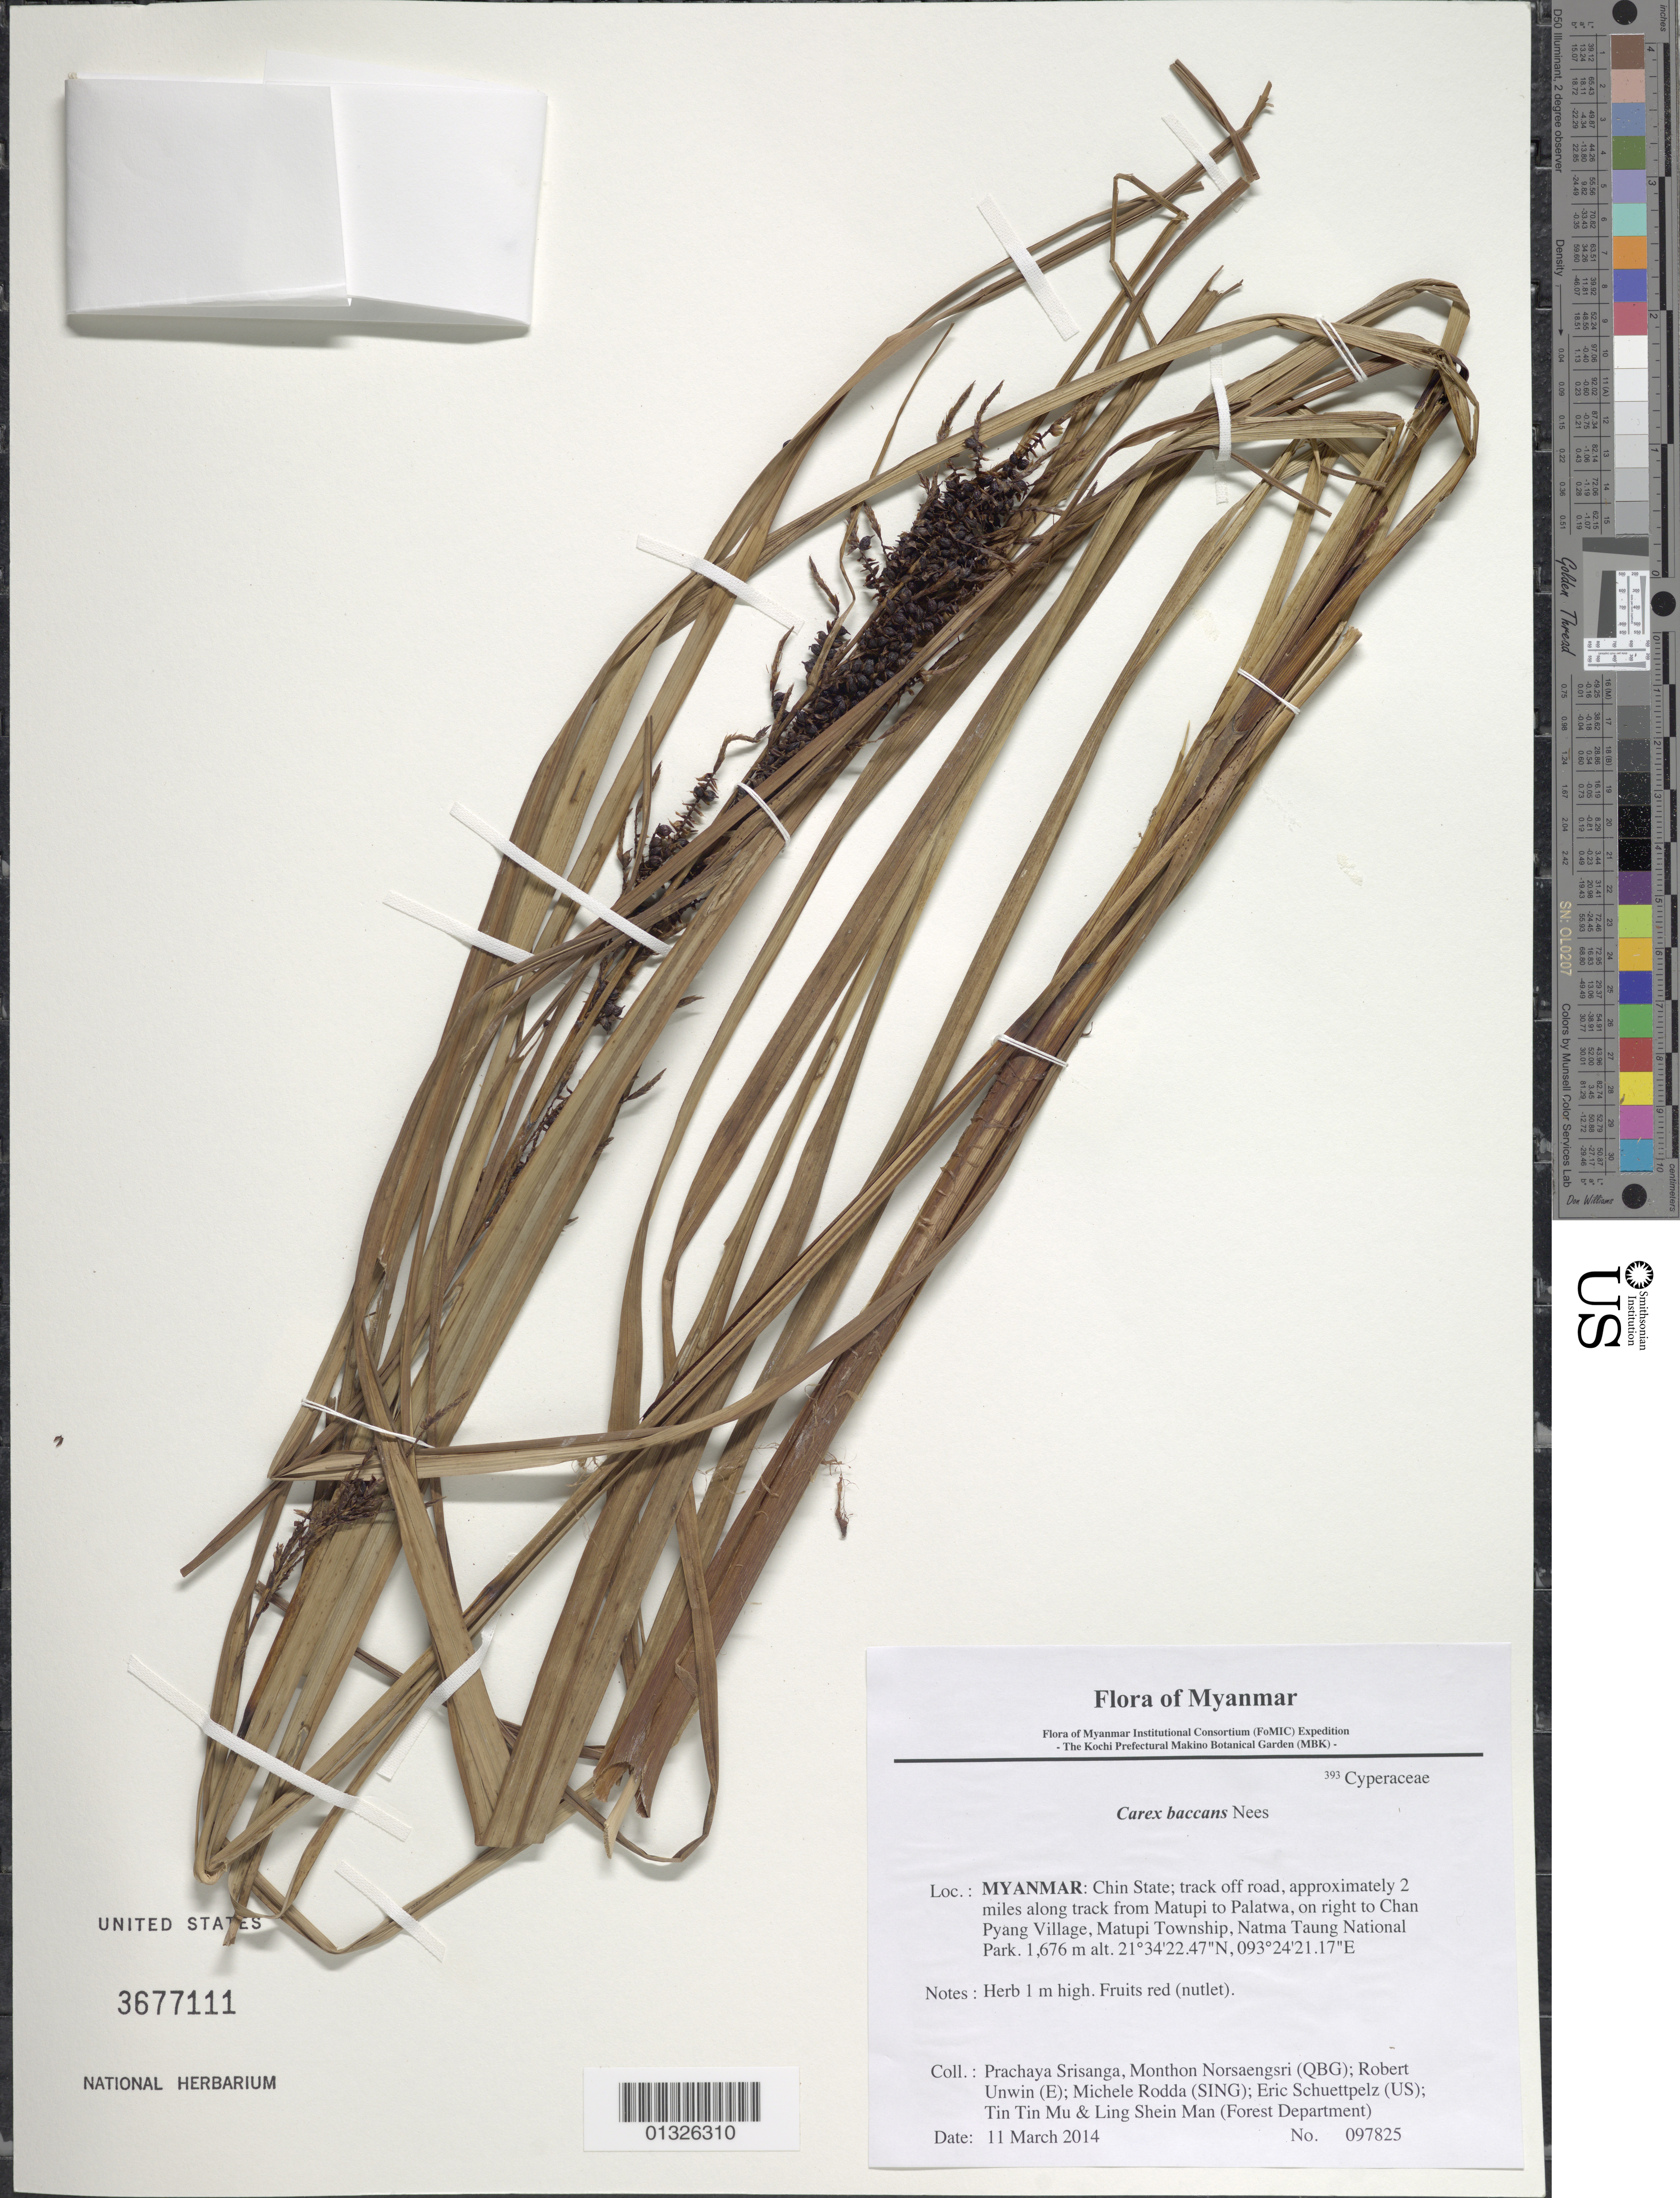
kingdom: Plantae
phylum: Tracheophyta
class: Liliopsida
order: Poales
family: Cyperaceae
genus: Carex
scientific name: Carex baccans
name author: Nees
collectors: P. Srisanga, M. Norsaengsri, R. Unwin, M. Rodda, E. Schuettpelz, Tin Tin Mu & Ling Shein Man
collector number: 97825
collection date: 2014-03-11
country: Myanmar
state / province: Chin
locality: Track off road, approximately 2 miles along track from Matupi to Palatwa, on right to Chan Pyang Village, Matupi Township, Natma Taung National Park.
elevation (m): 1676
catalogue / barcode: US 3677111